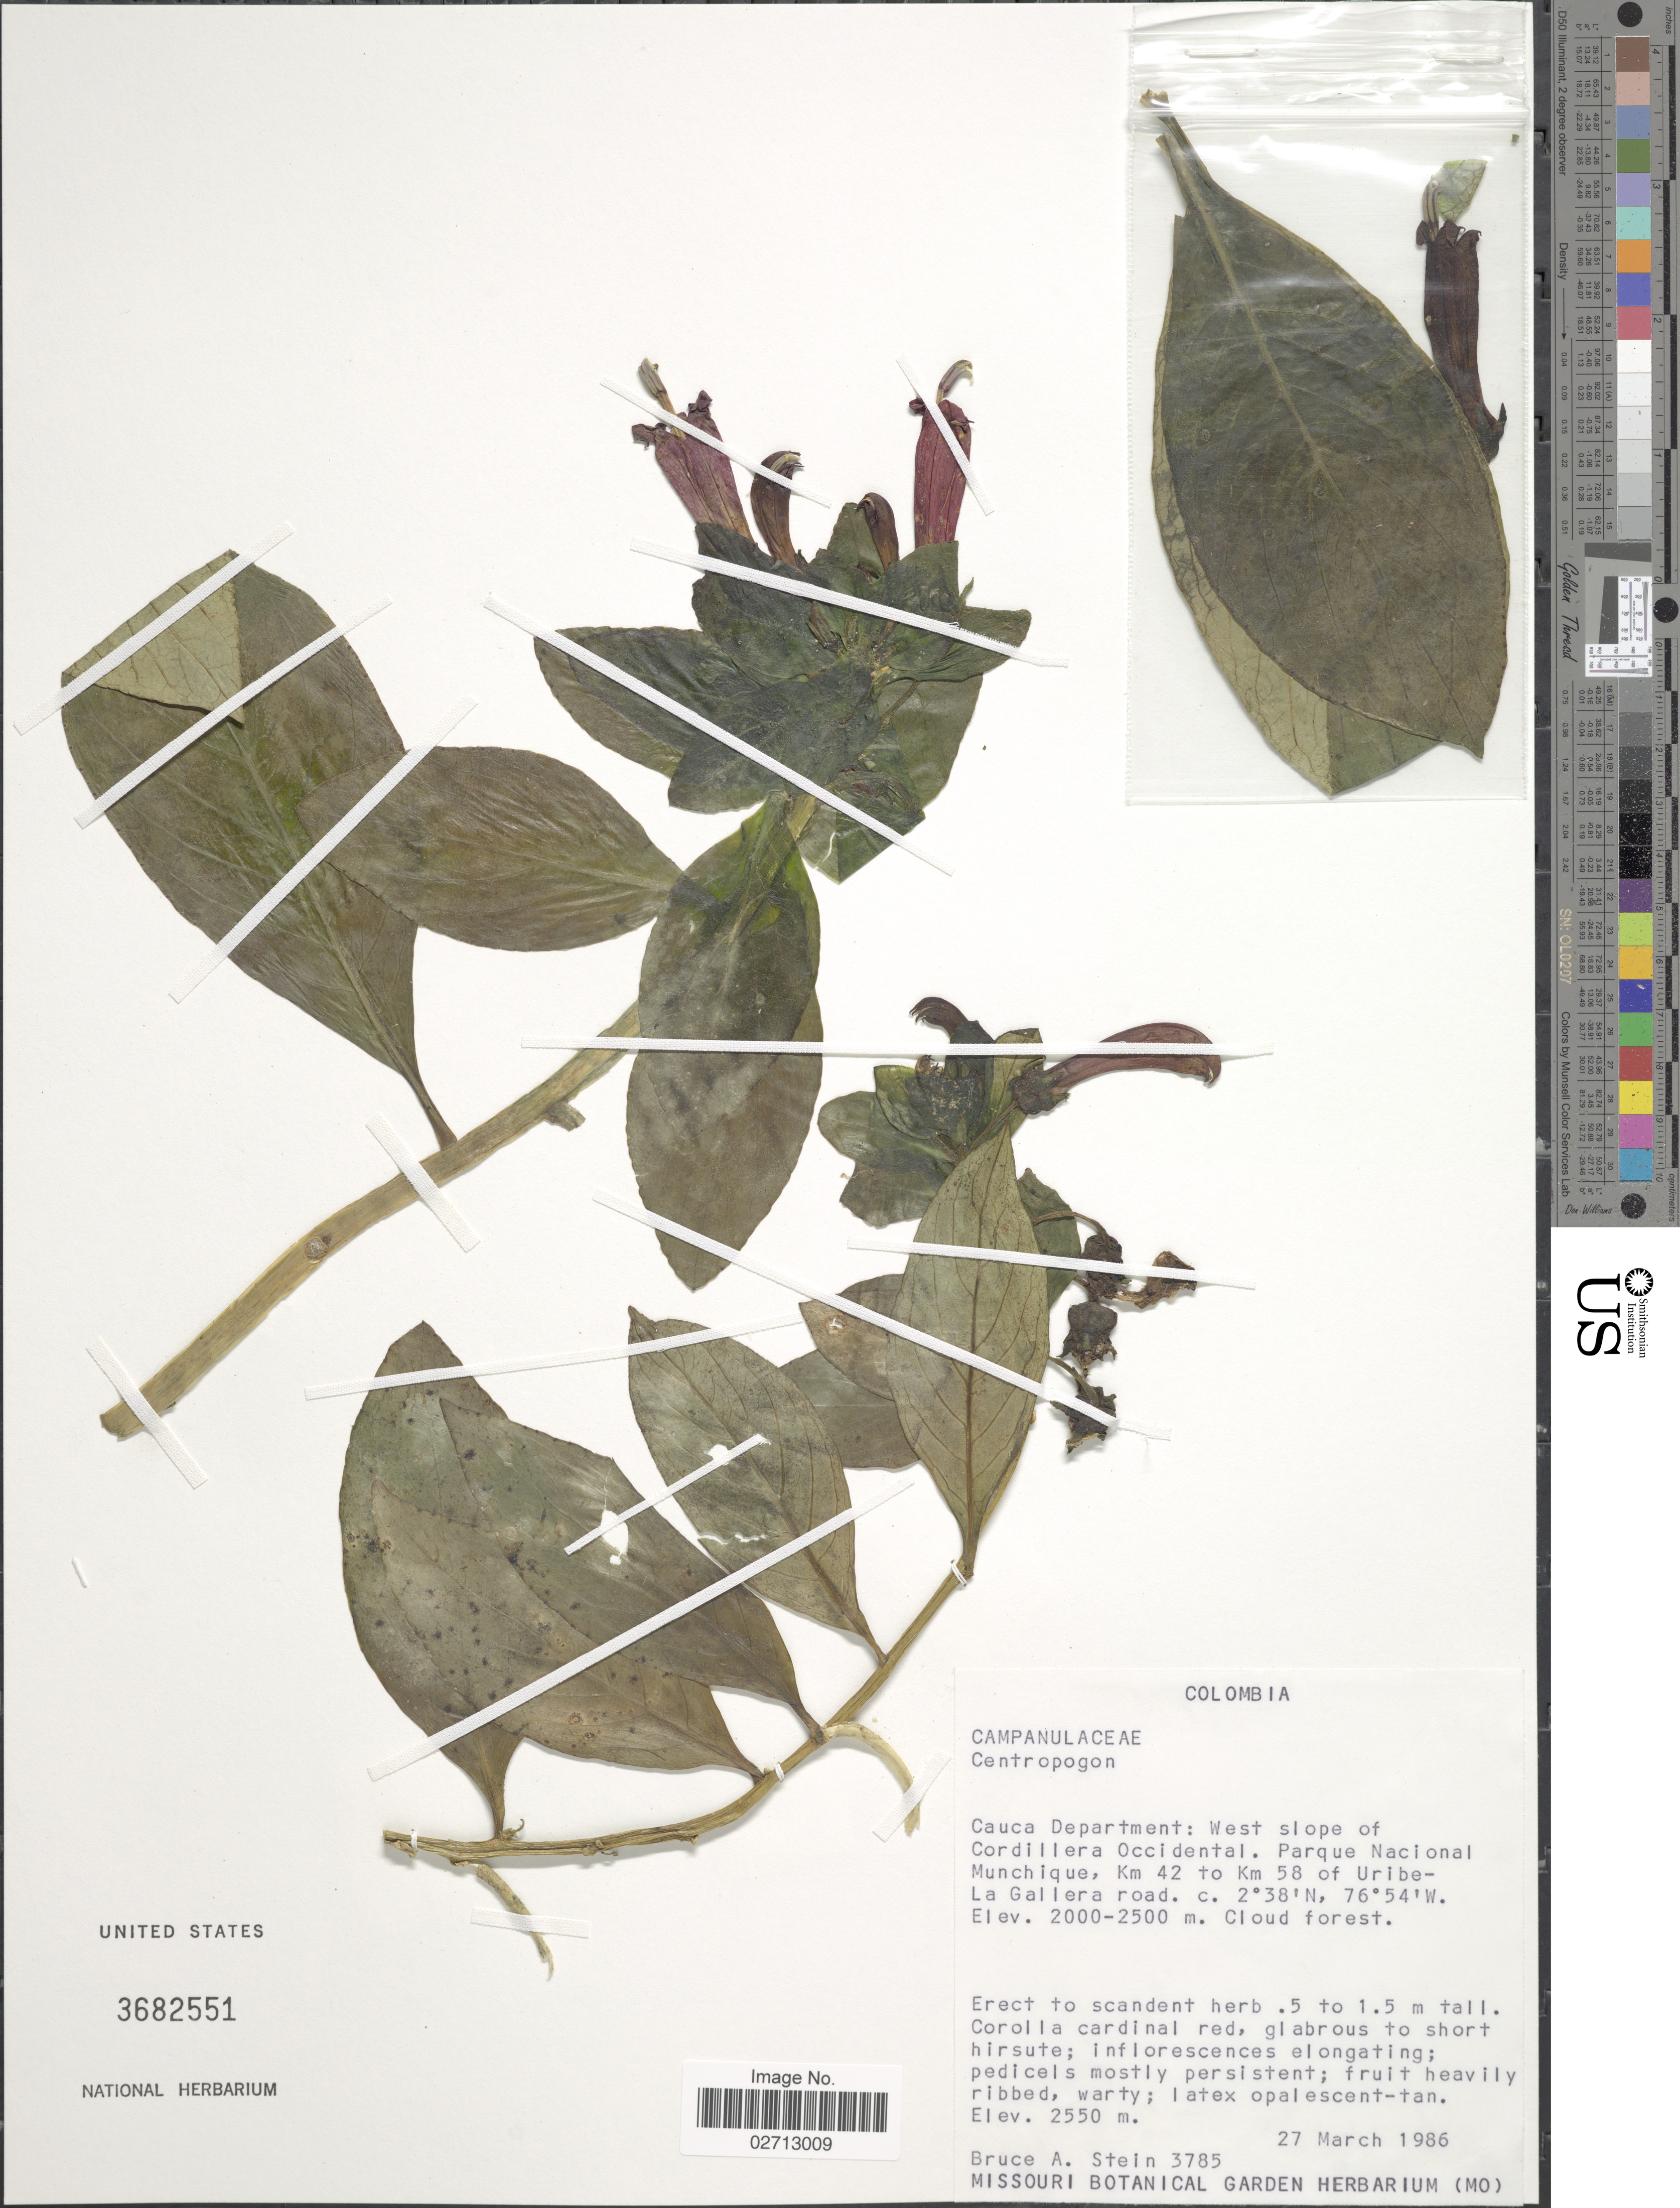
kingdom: Plantae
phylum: Tracheophyta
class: Magnoliopsida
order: Asterales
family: Campanulaceae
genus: Centropogon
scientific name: Centropogon sp.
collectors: B. A. Stein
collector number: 3785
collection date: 1986-03-27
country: Colombia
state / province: Cauca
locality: West slope of Cordillera Occidental. Parque Nacional Munchique, Km 42 to Km 58 of Uribe-La Gallera road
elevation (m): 2000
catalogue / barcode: US 3682551